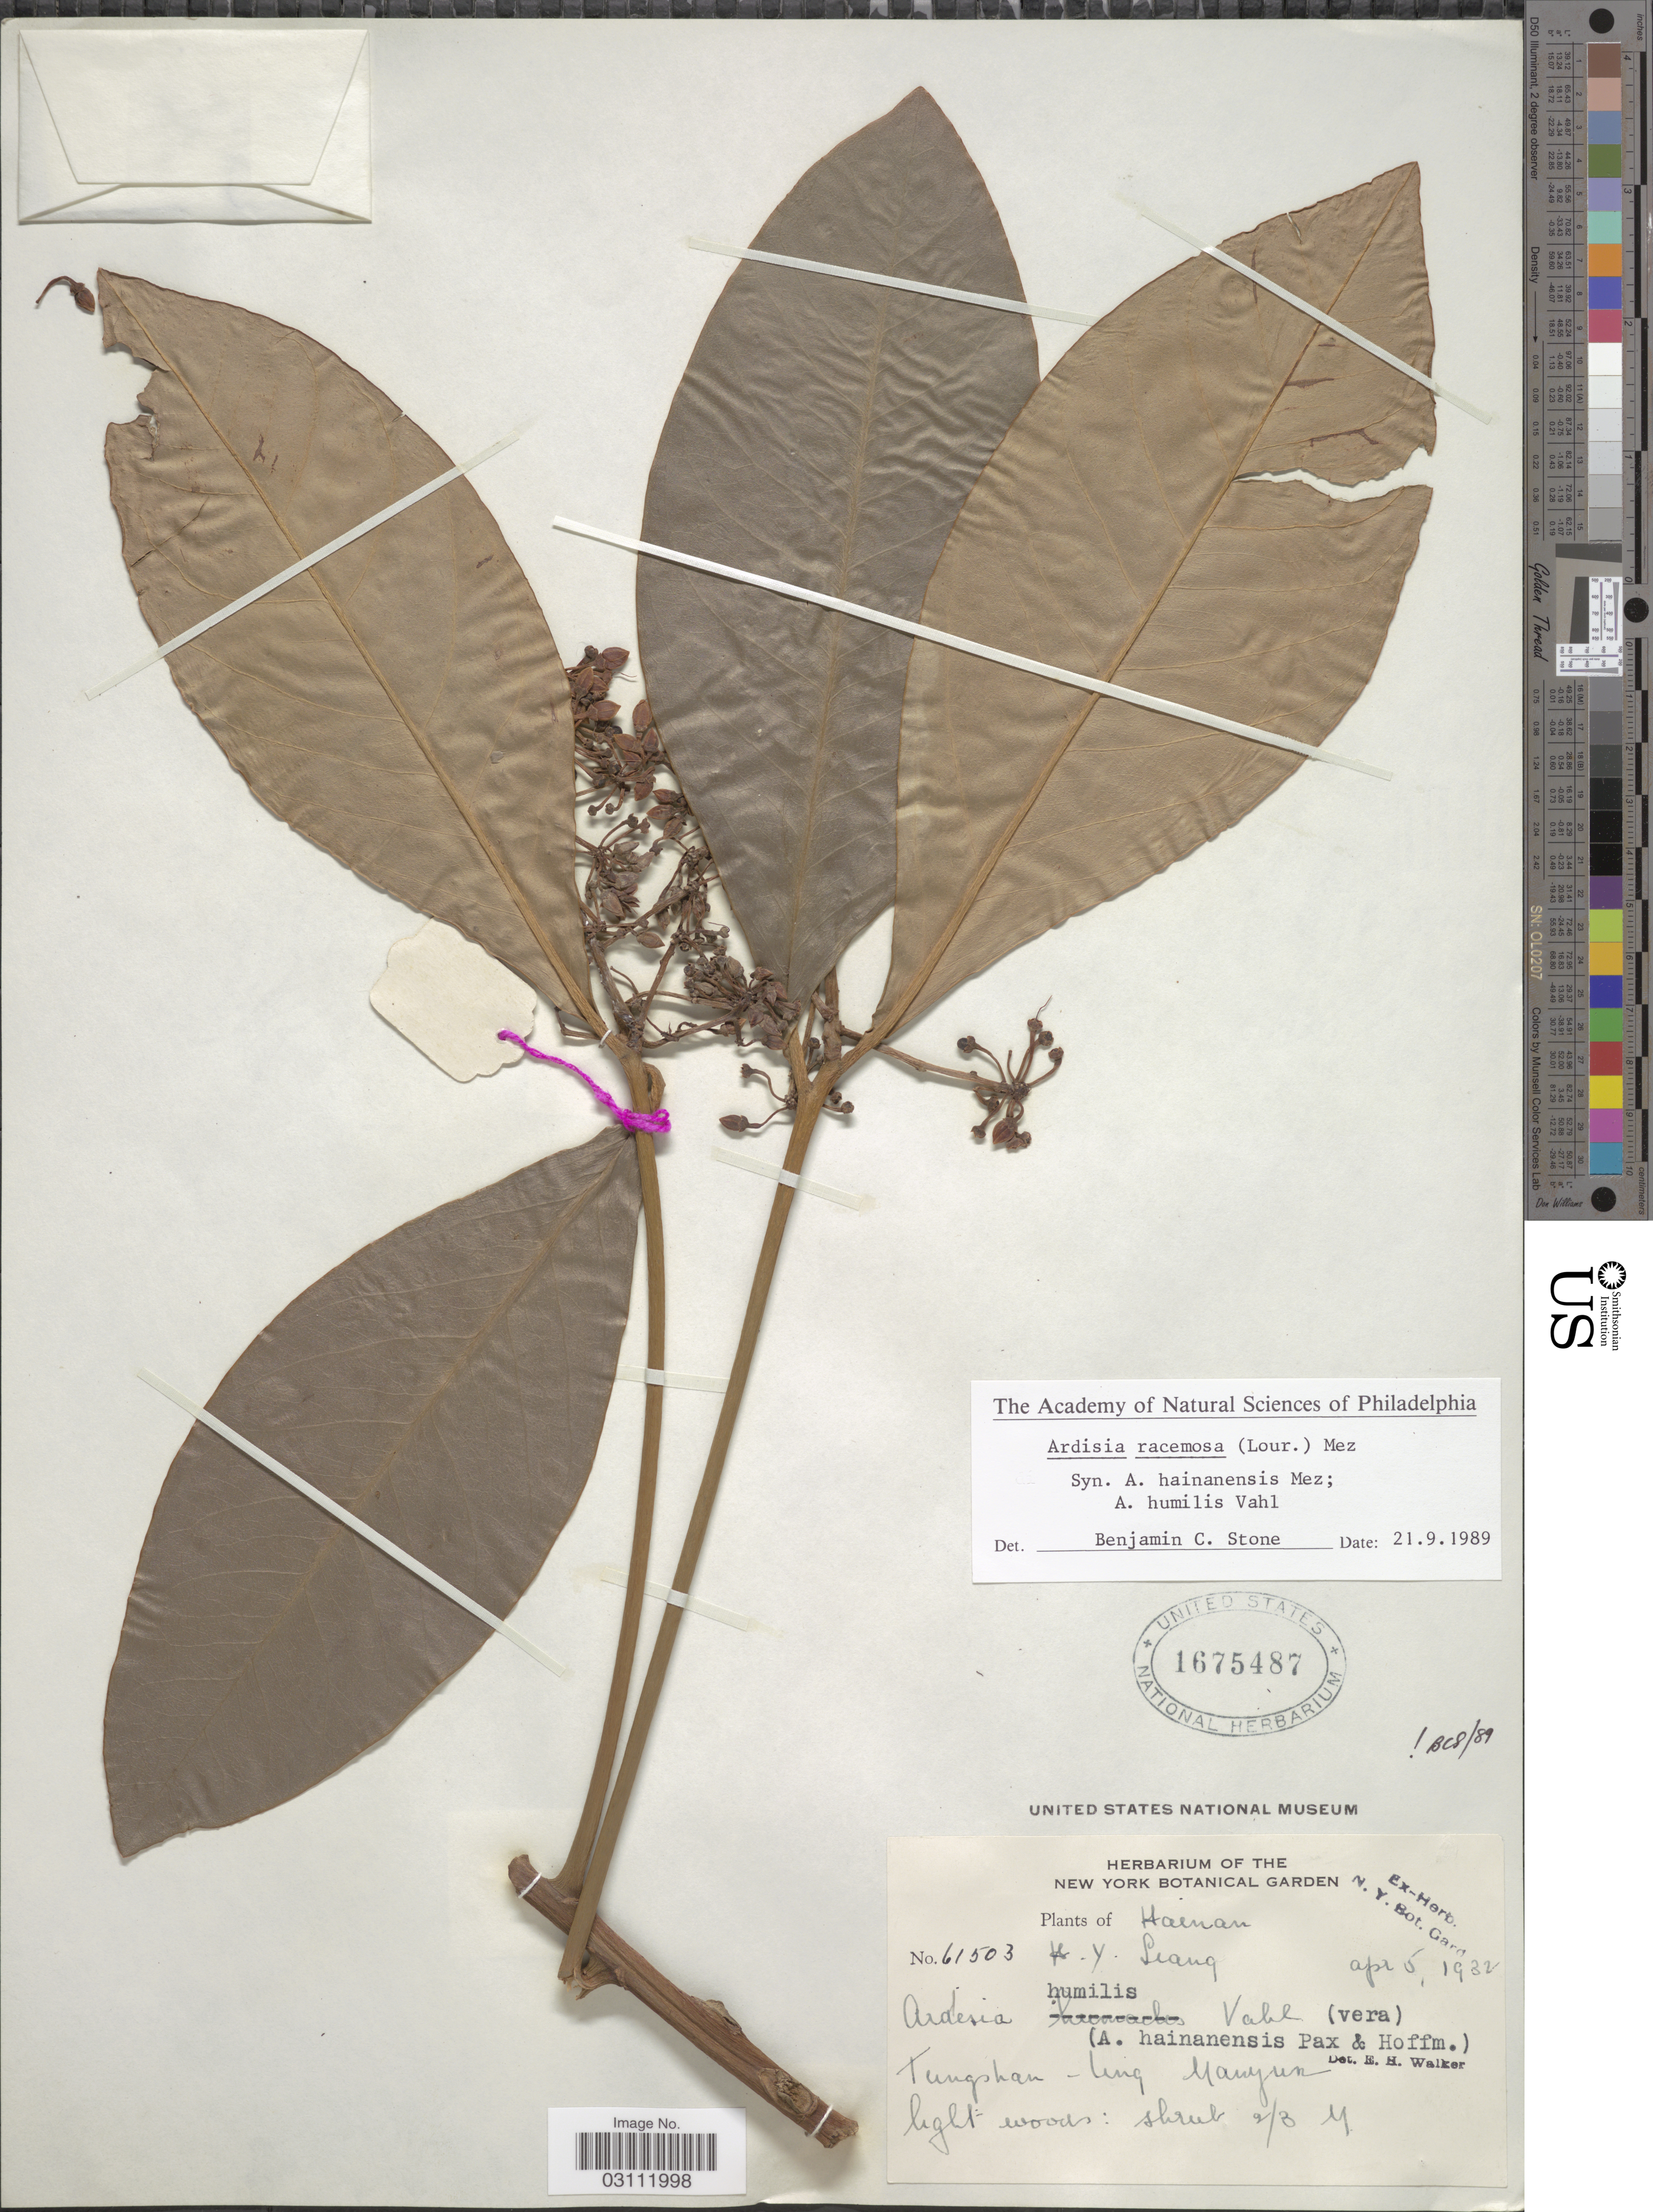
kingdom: Plantae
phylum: Tracheophyta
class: Magnoliopsida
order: Ericales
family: Primulaceae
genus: Ardisia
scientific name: Ardisia racemosa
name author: R.T. Baker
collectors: H. Y. Liang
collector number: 61503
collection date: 1932-04-05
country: China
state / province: Hainan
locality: Tungshan-ling Manyun.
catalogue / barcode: US 1675487